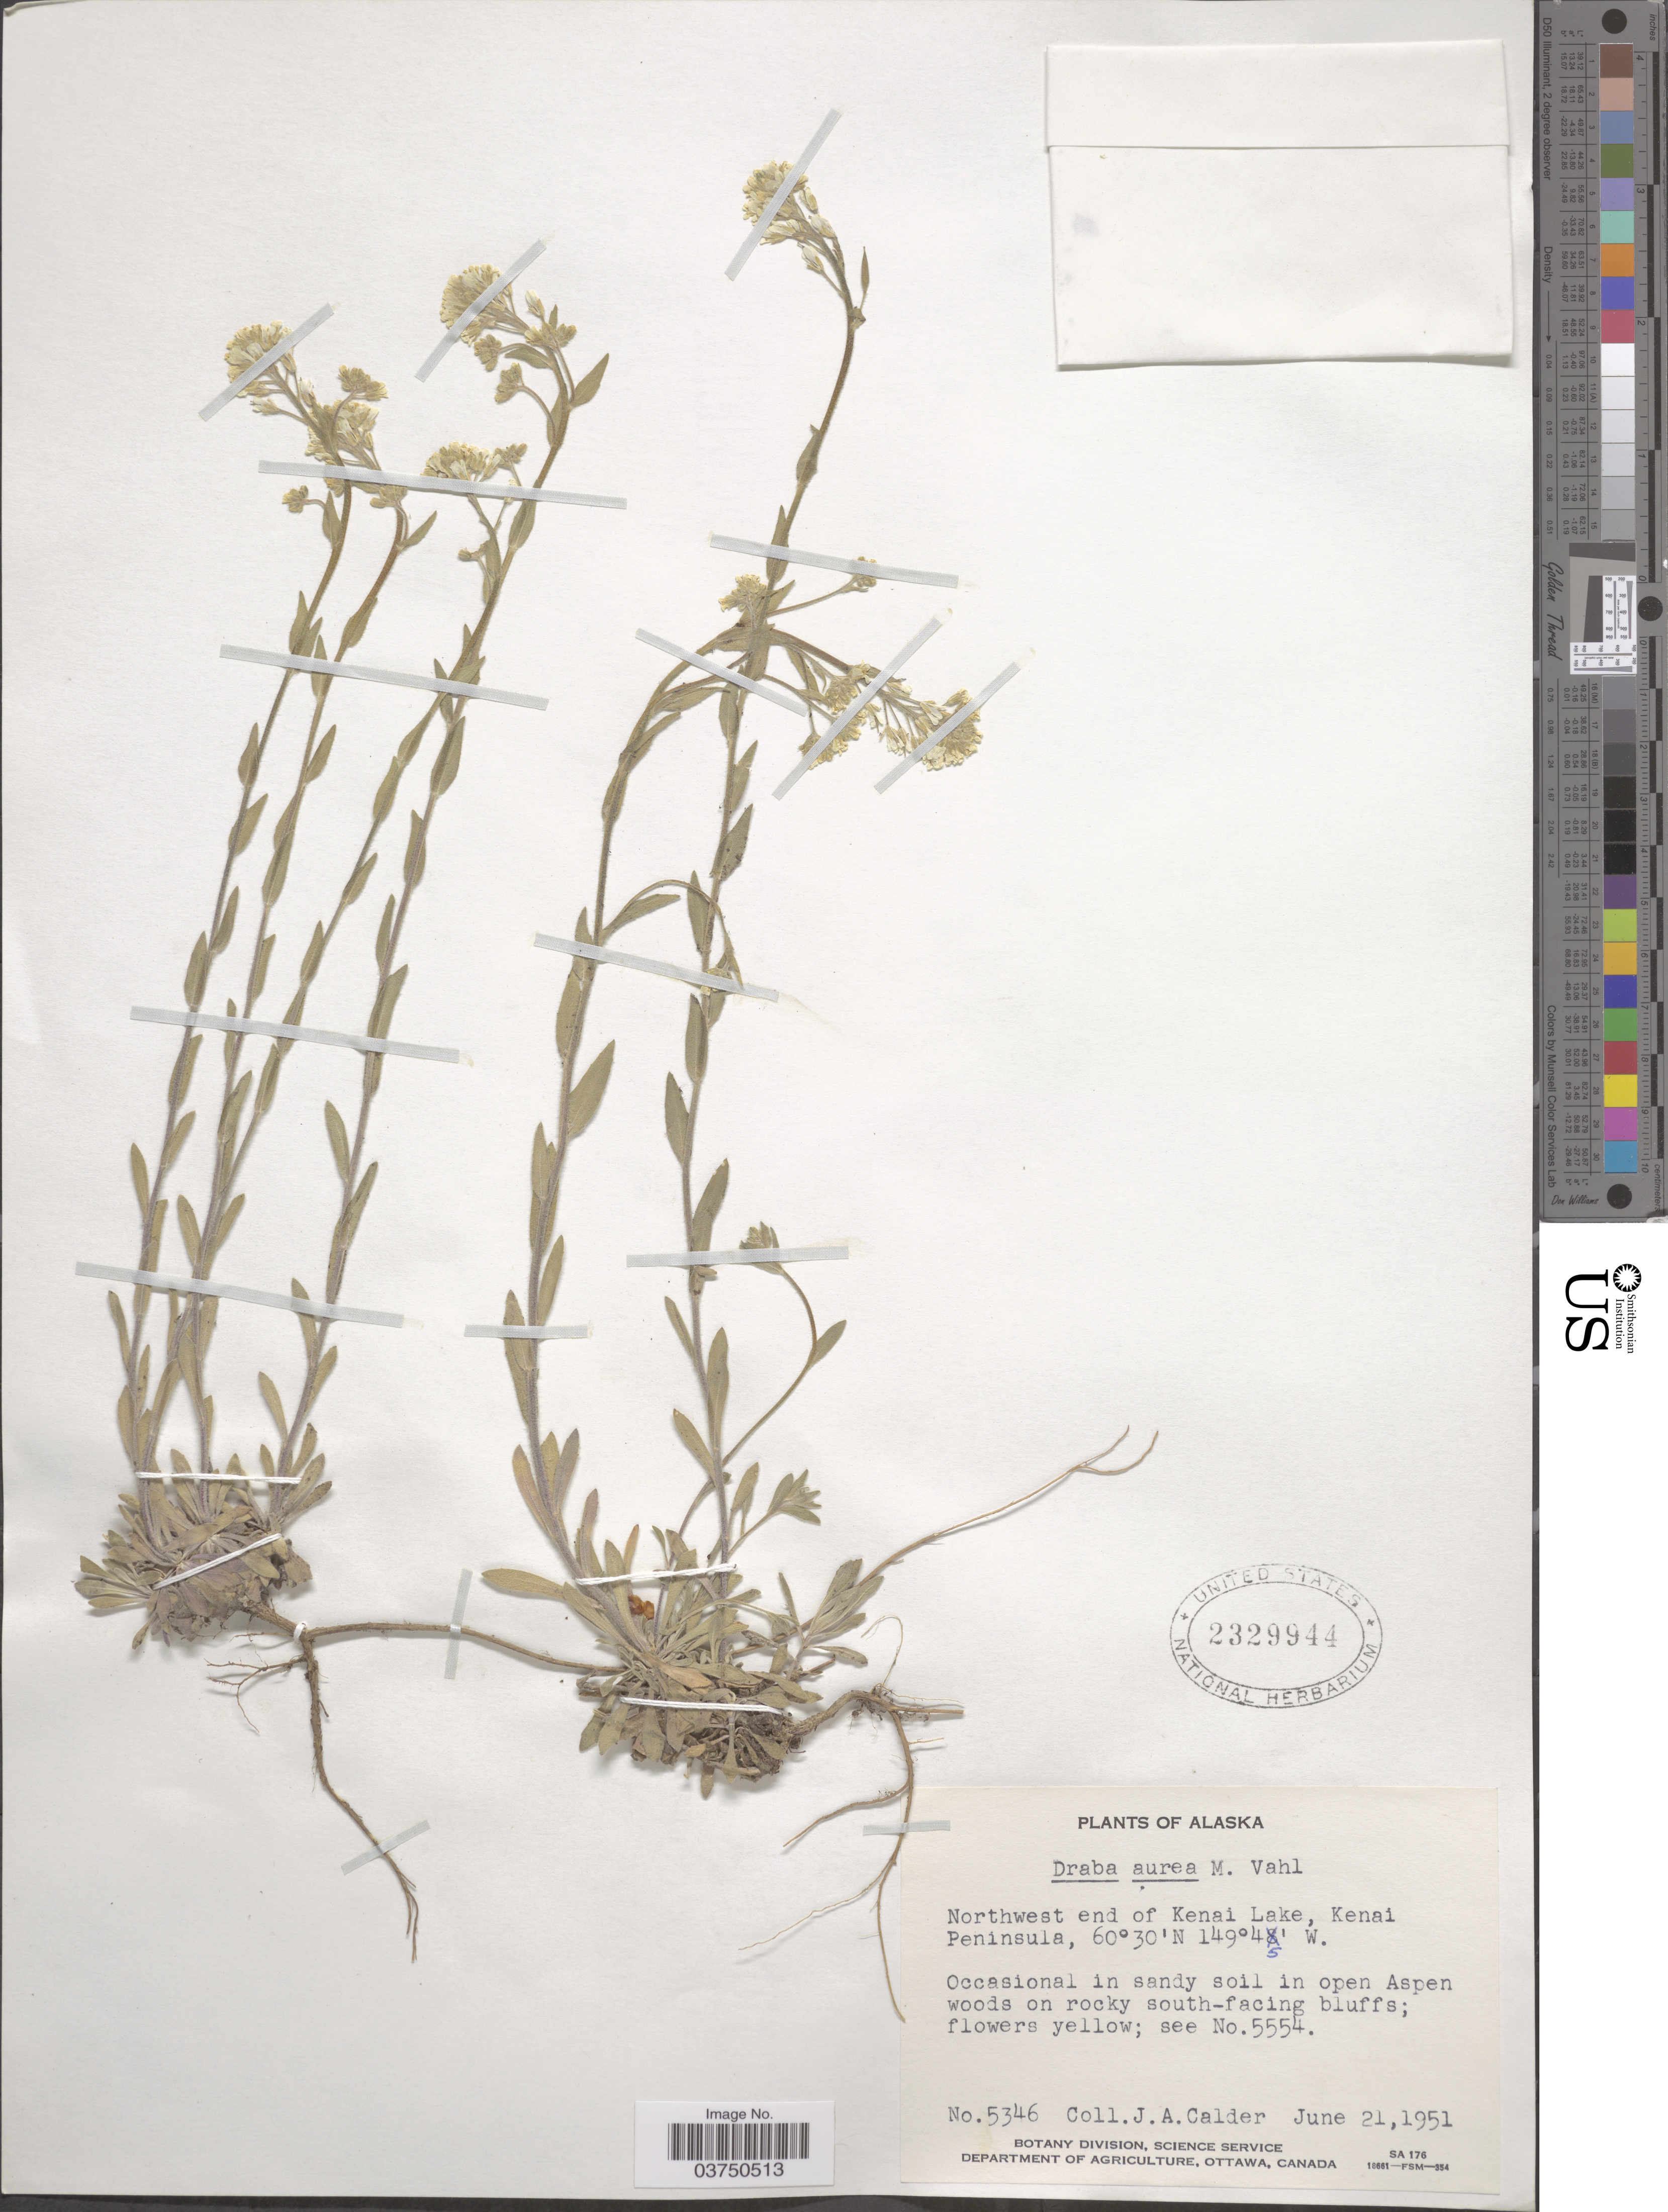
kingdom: Plantae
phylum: Tracheophyta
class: Magnoliopsida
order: Brassicales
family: Brassicaceae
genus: Draba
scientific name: Draba aurea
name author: Vahl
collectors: J. A. Calder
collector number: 5346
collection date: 1951-06-21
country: United States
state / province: Alaska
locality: Northwest end of Kenai Lake, Kenai Peninsula. Occasional in sandy soil in open Aspen woods on rocky south-facing bluffs.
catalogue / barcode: US 2329944